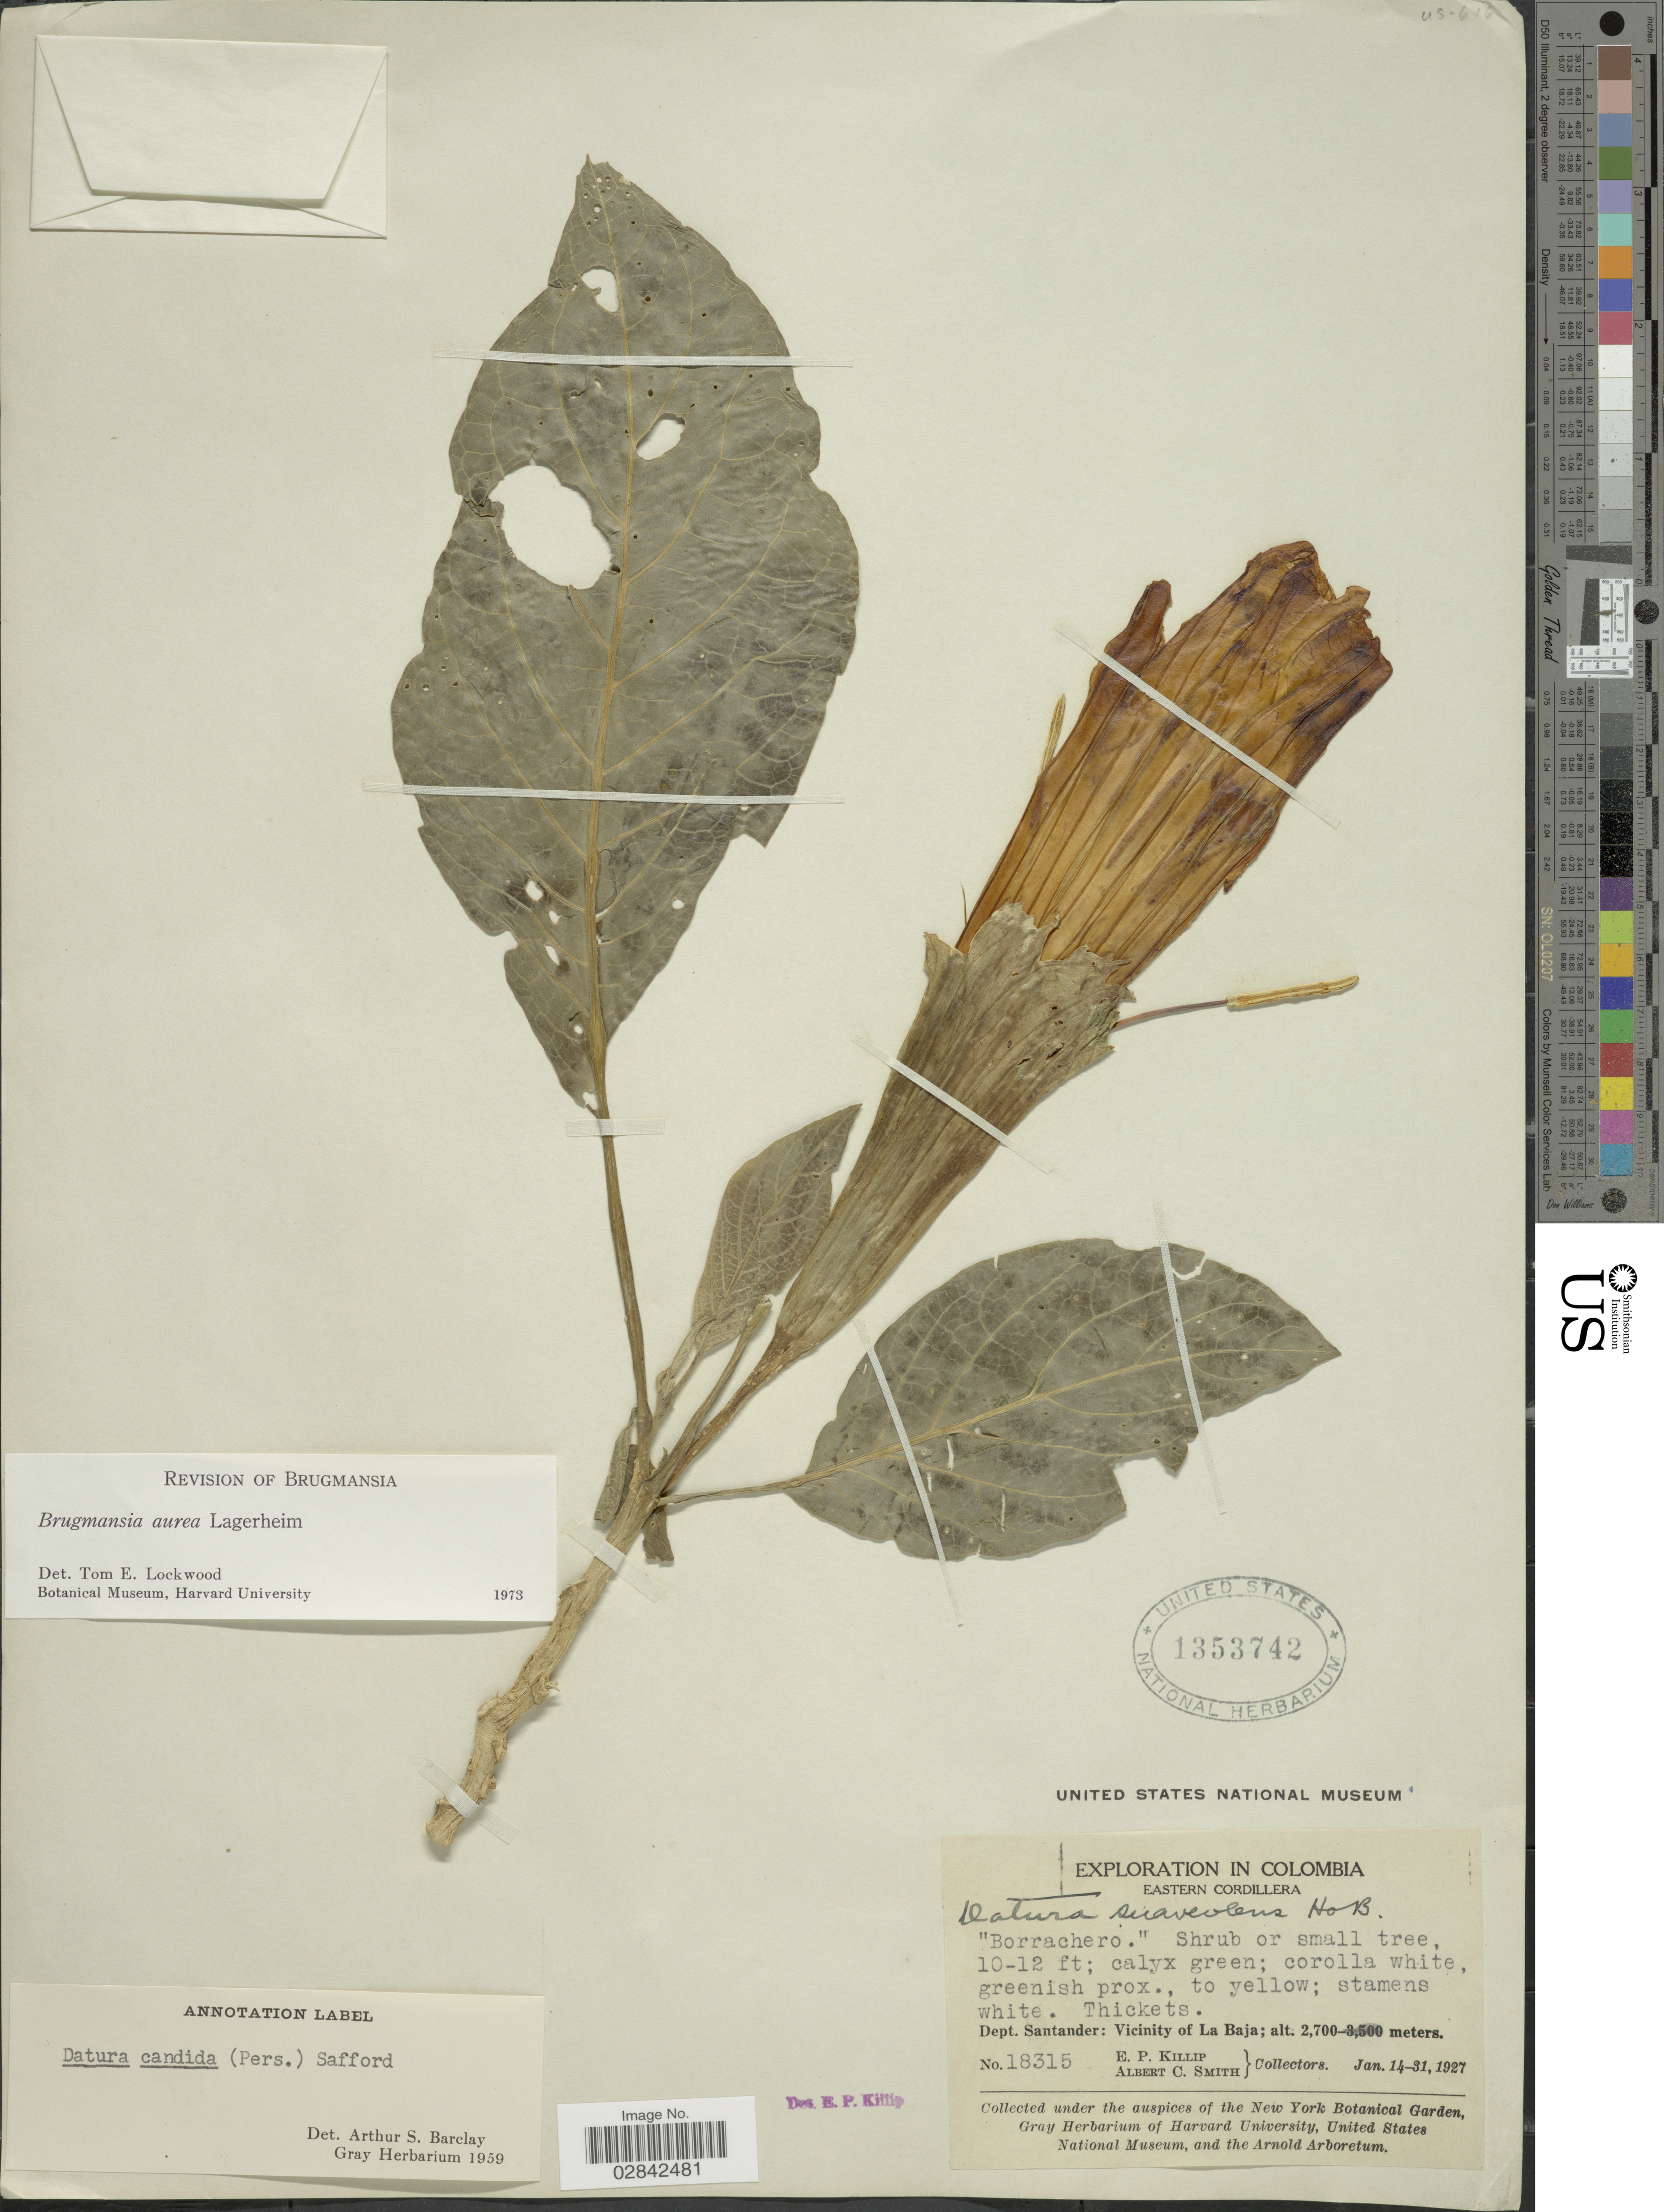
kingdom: Plantae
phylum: Tracheophyta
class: Magnoliopsida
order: Solanales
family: Solanaceae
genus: Brugmansia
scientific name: Brugmansia aurea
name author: Lagerh.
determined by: Lockwood, T. E.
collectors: E. P. Killip & A. C. Smith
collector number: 18315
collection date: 1927-01-14/1927-01-31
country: Colombia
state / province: Santander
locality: Eastern Cordillera, Vicinity of La Baja.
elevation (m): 2700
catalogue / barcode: US 1353742